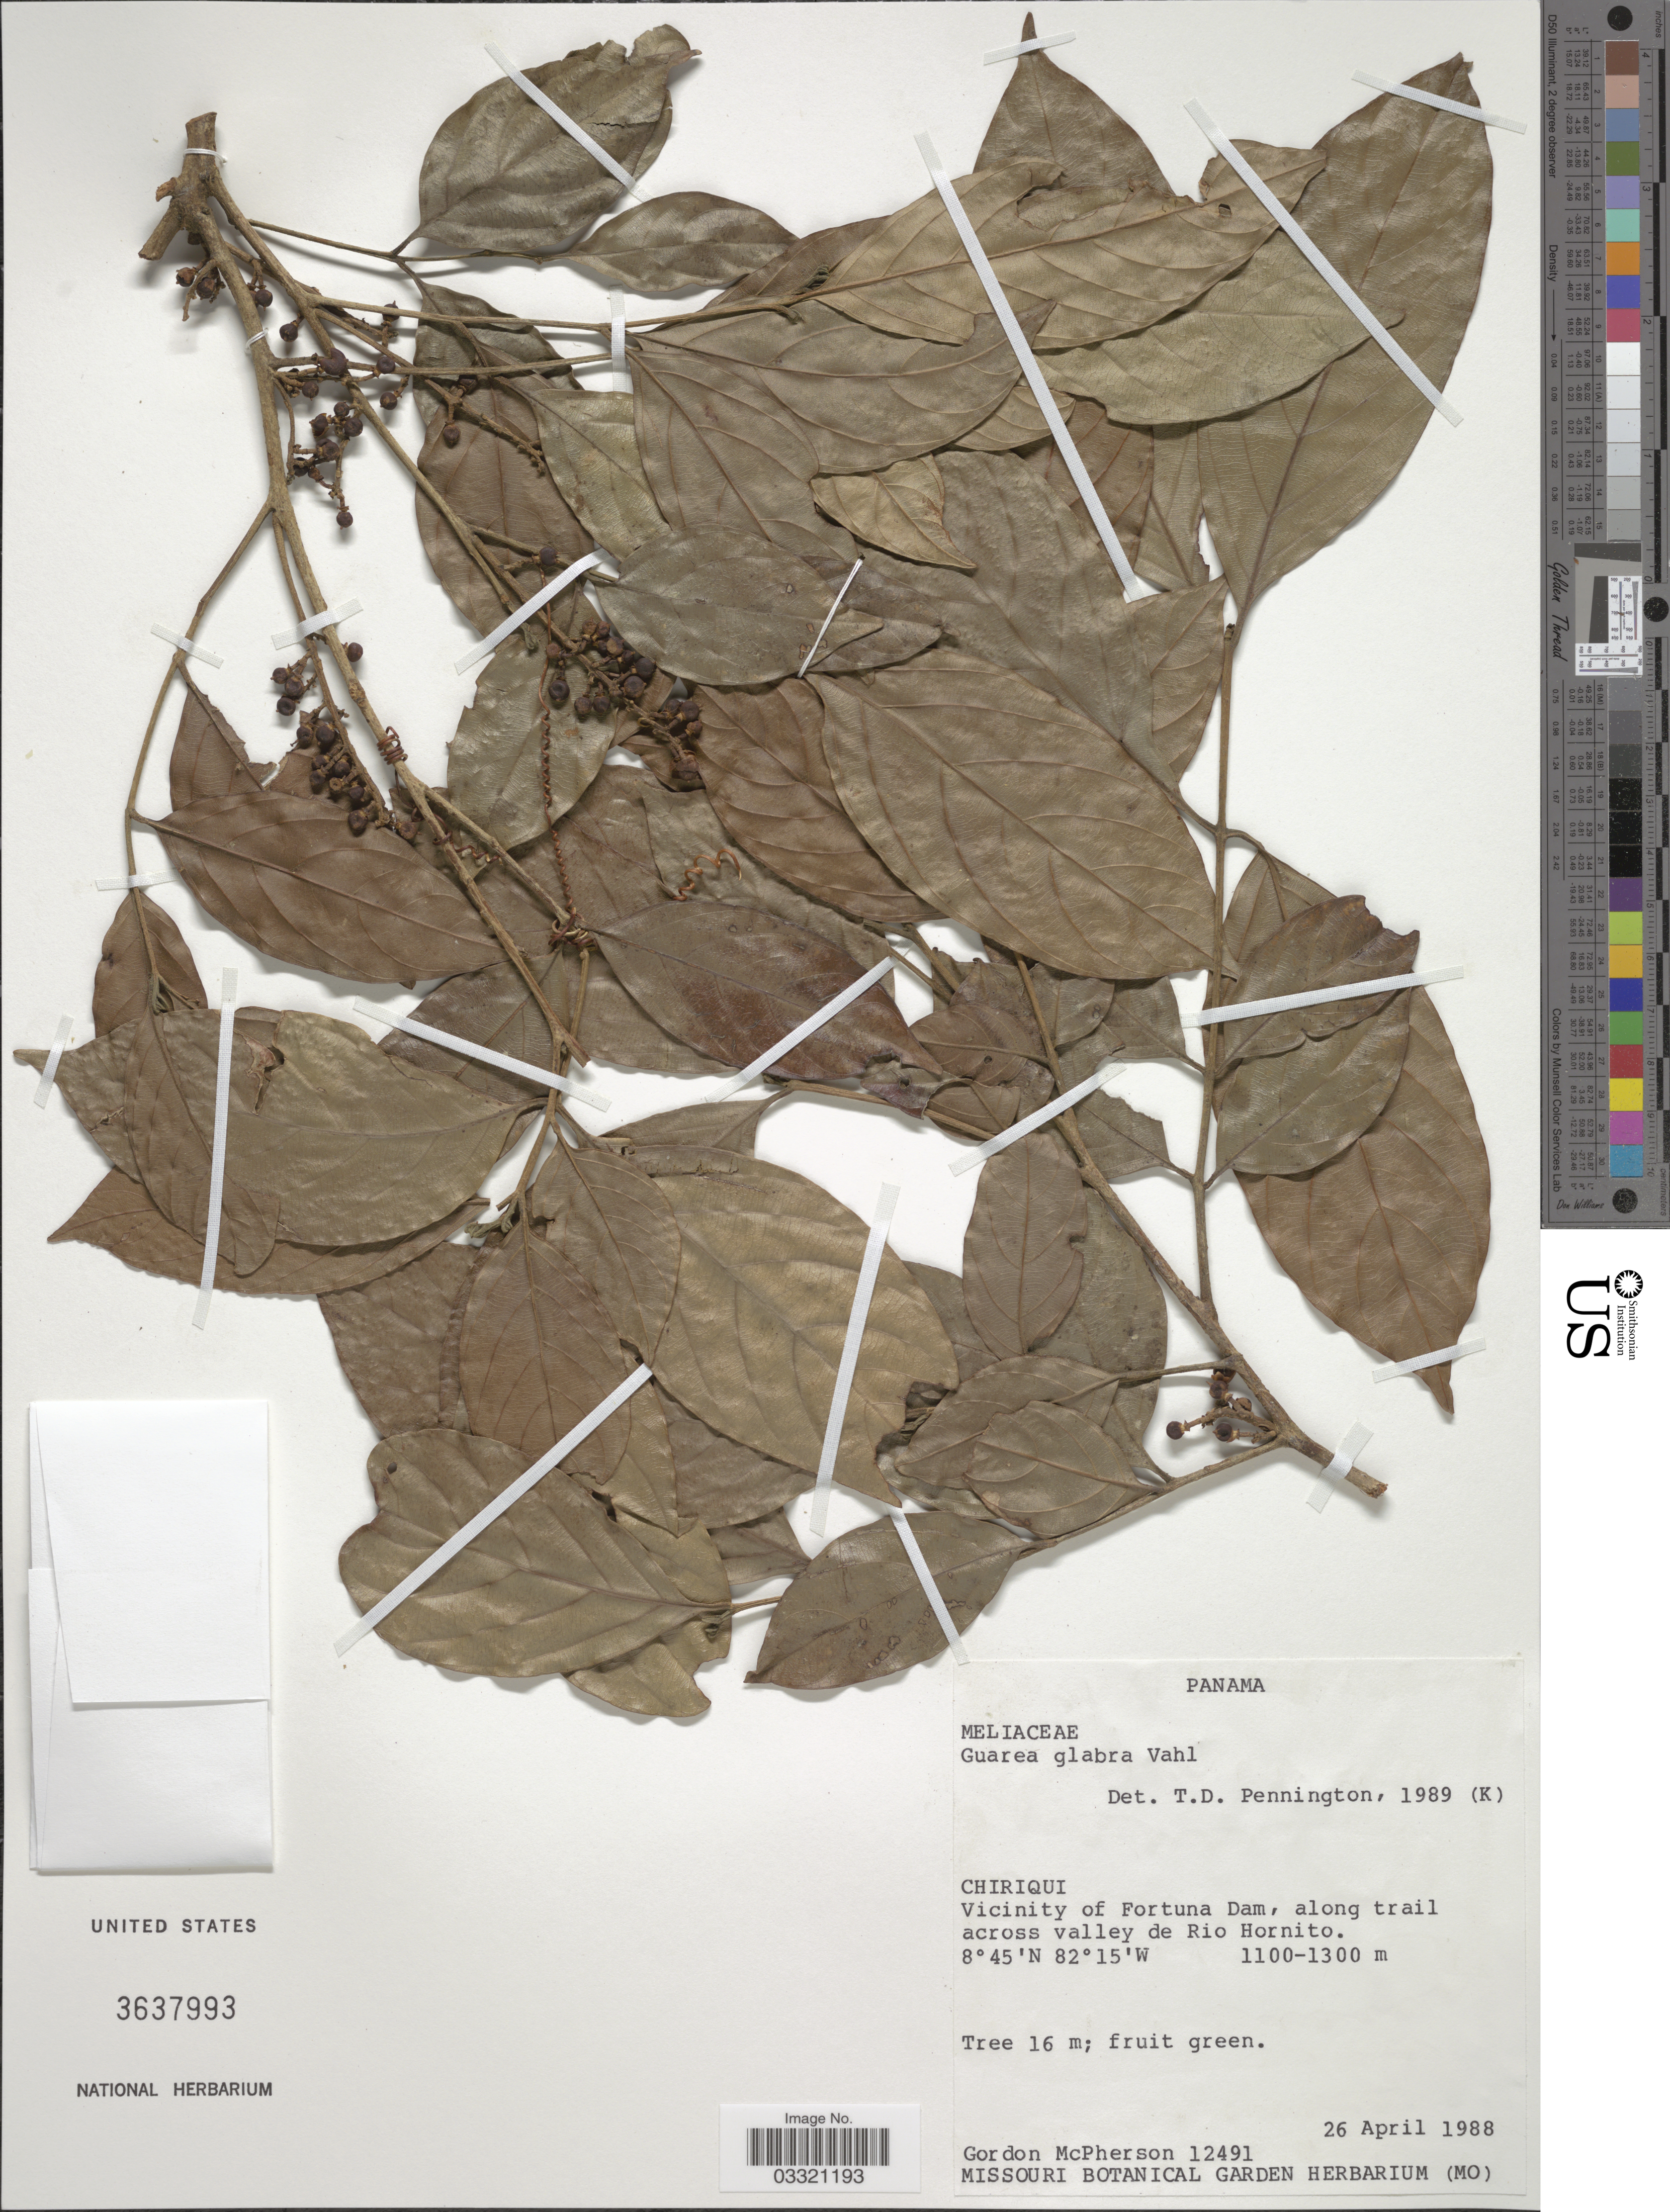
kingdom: Plantae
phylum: Tracheophyta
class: Magnoliopsida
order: Sapindales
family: Meliaceae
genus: Guarea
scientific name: Guarea glabra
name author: Vahl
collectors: G. D. McPherson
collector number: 12491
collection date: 1988-04-26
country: Panama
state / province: Chiriqui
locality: Vicinity of Fortuna Dam, along trail across valley de Rio Hornito.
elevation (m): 1100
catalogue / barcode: US 3637993